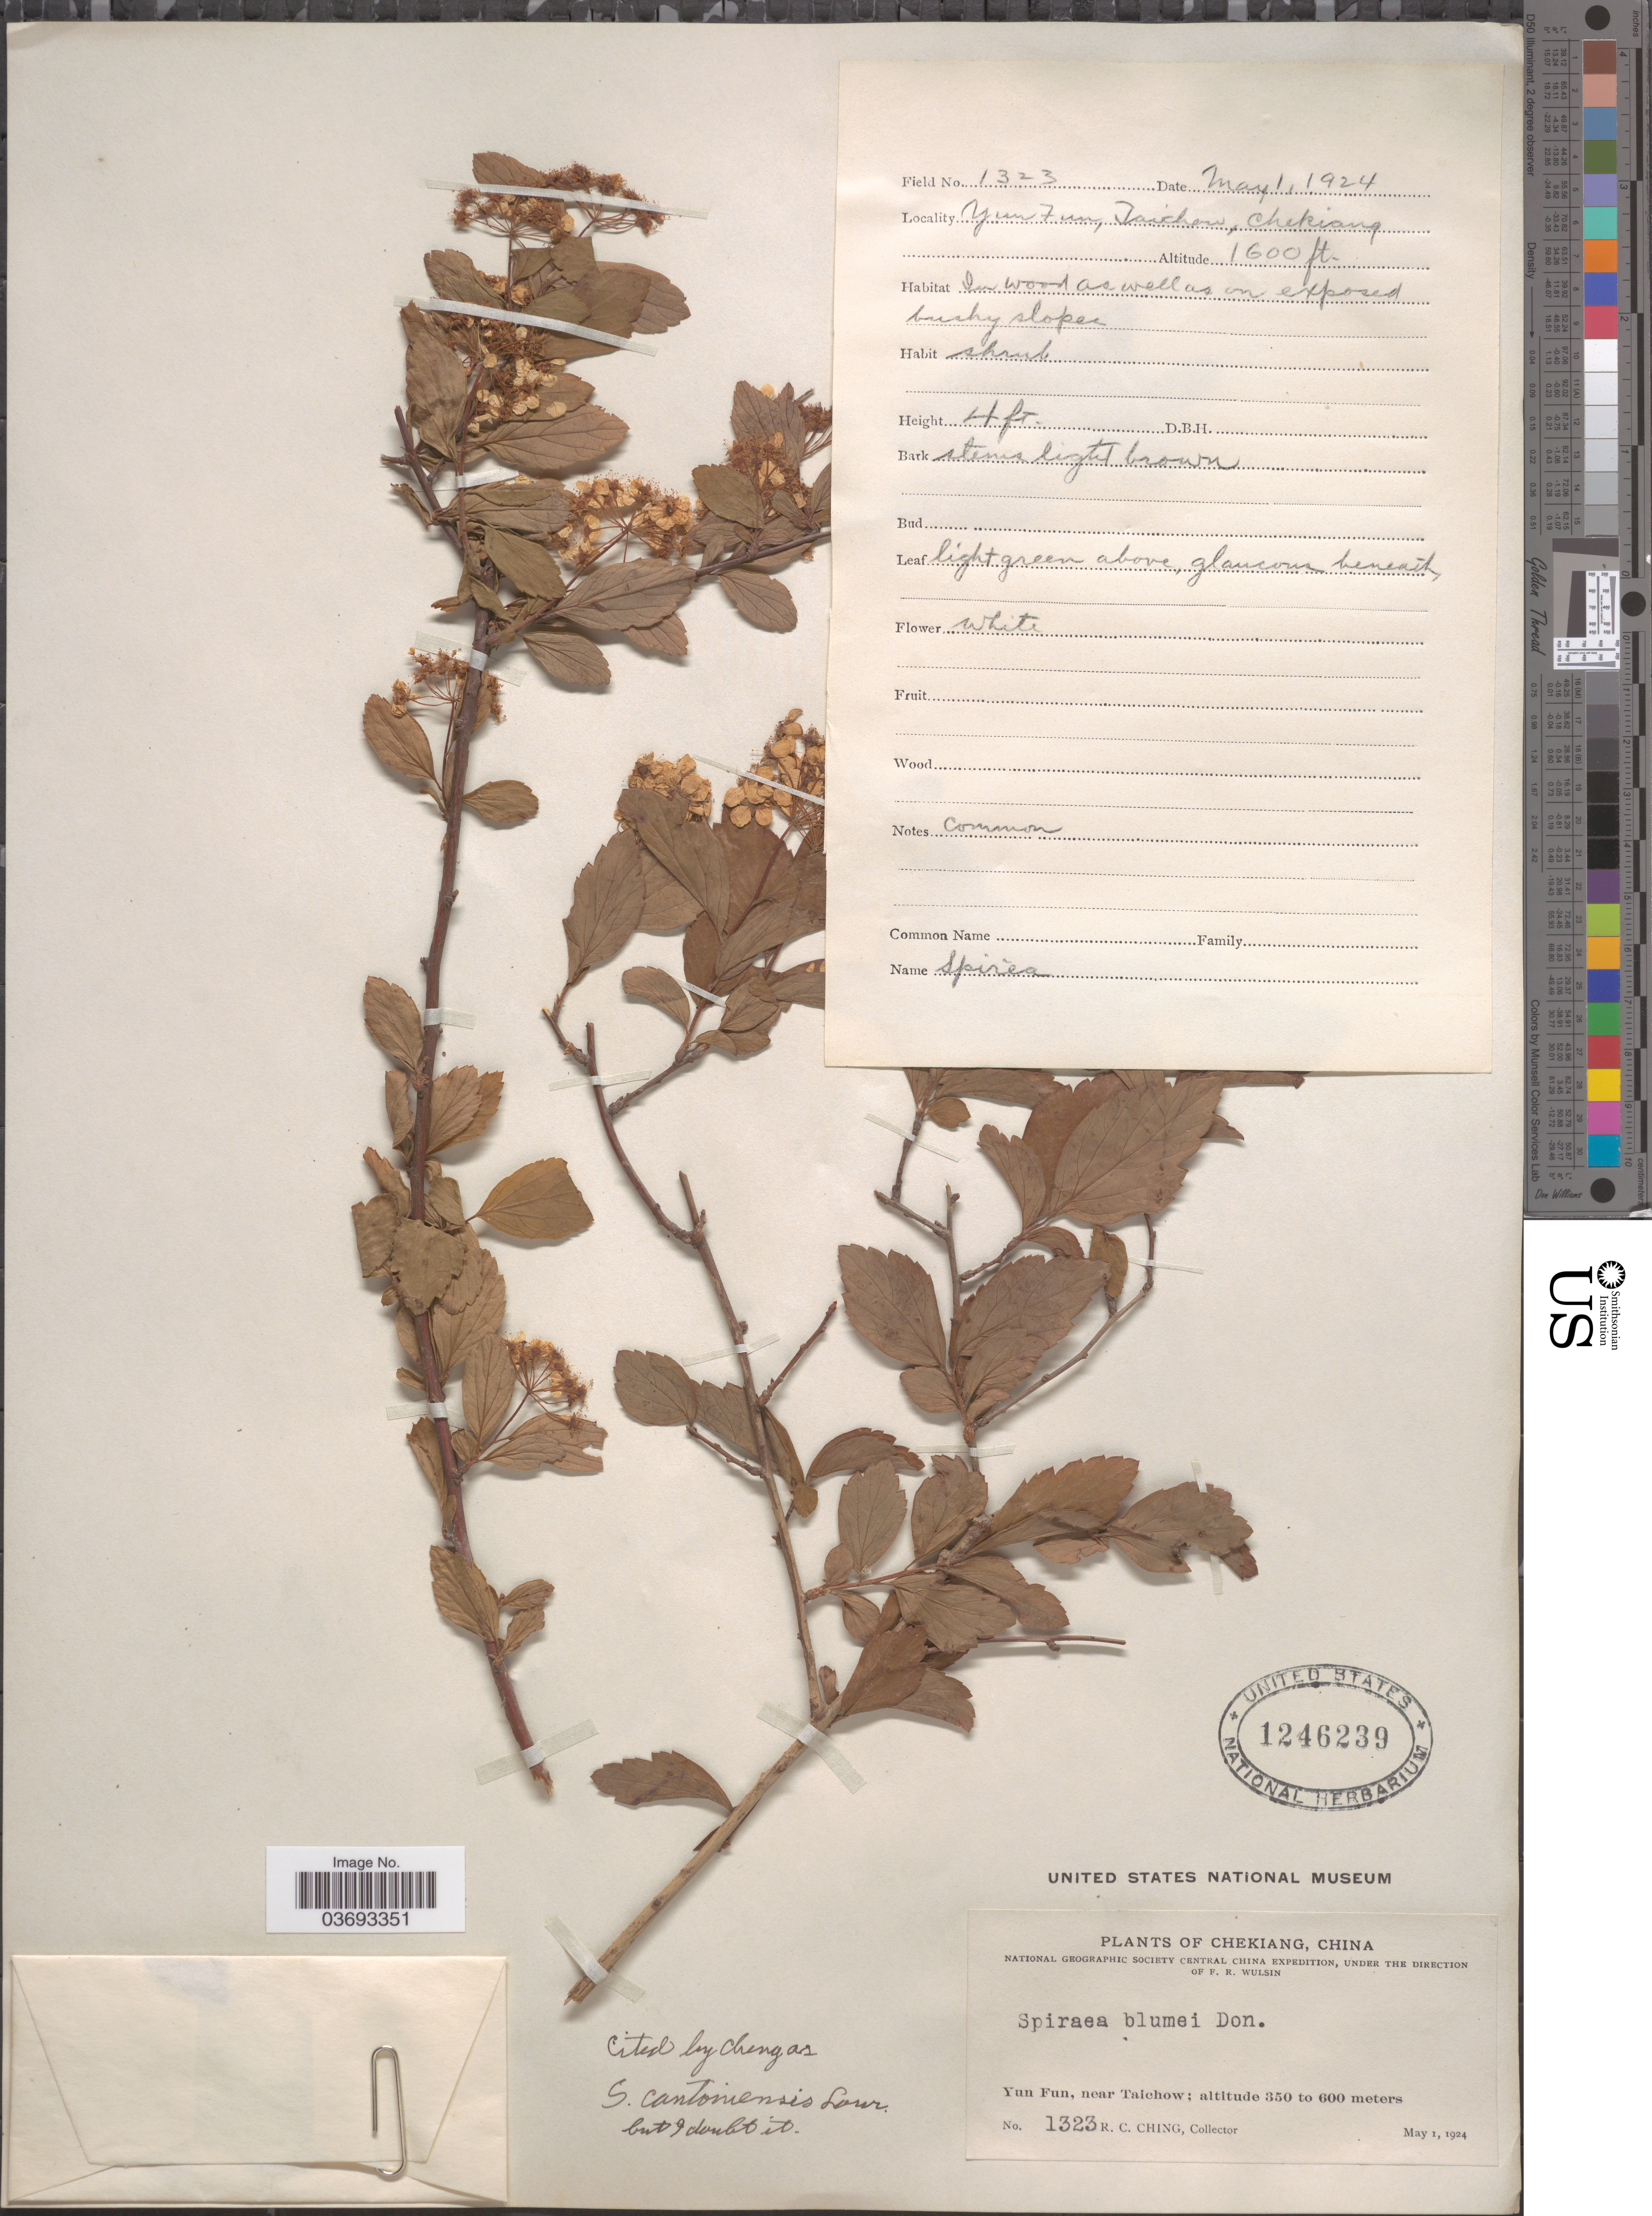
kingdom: Plantae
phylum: Tracheophyta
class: Magnoliopsida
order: Rosales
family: Rosaceae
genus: Spiraea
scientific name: Spiraea blumei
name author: G. Don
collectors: R. C. Ching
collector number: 1323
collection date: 1924-05-01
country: China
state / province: Zhejiang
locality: Chekiang. Yun Fun, near Taichow.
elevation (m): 488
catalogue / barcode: US 1246239